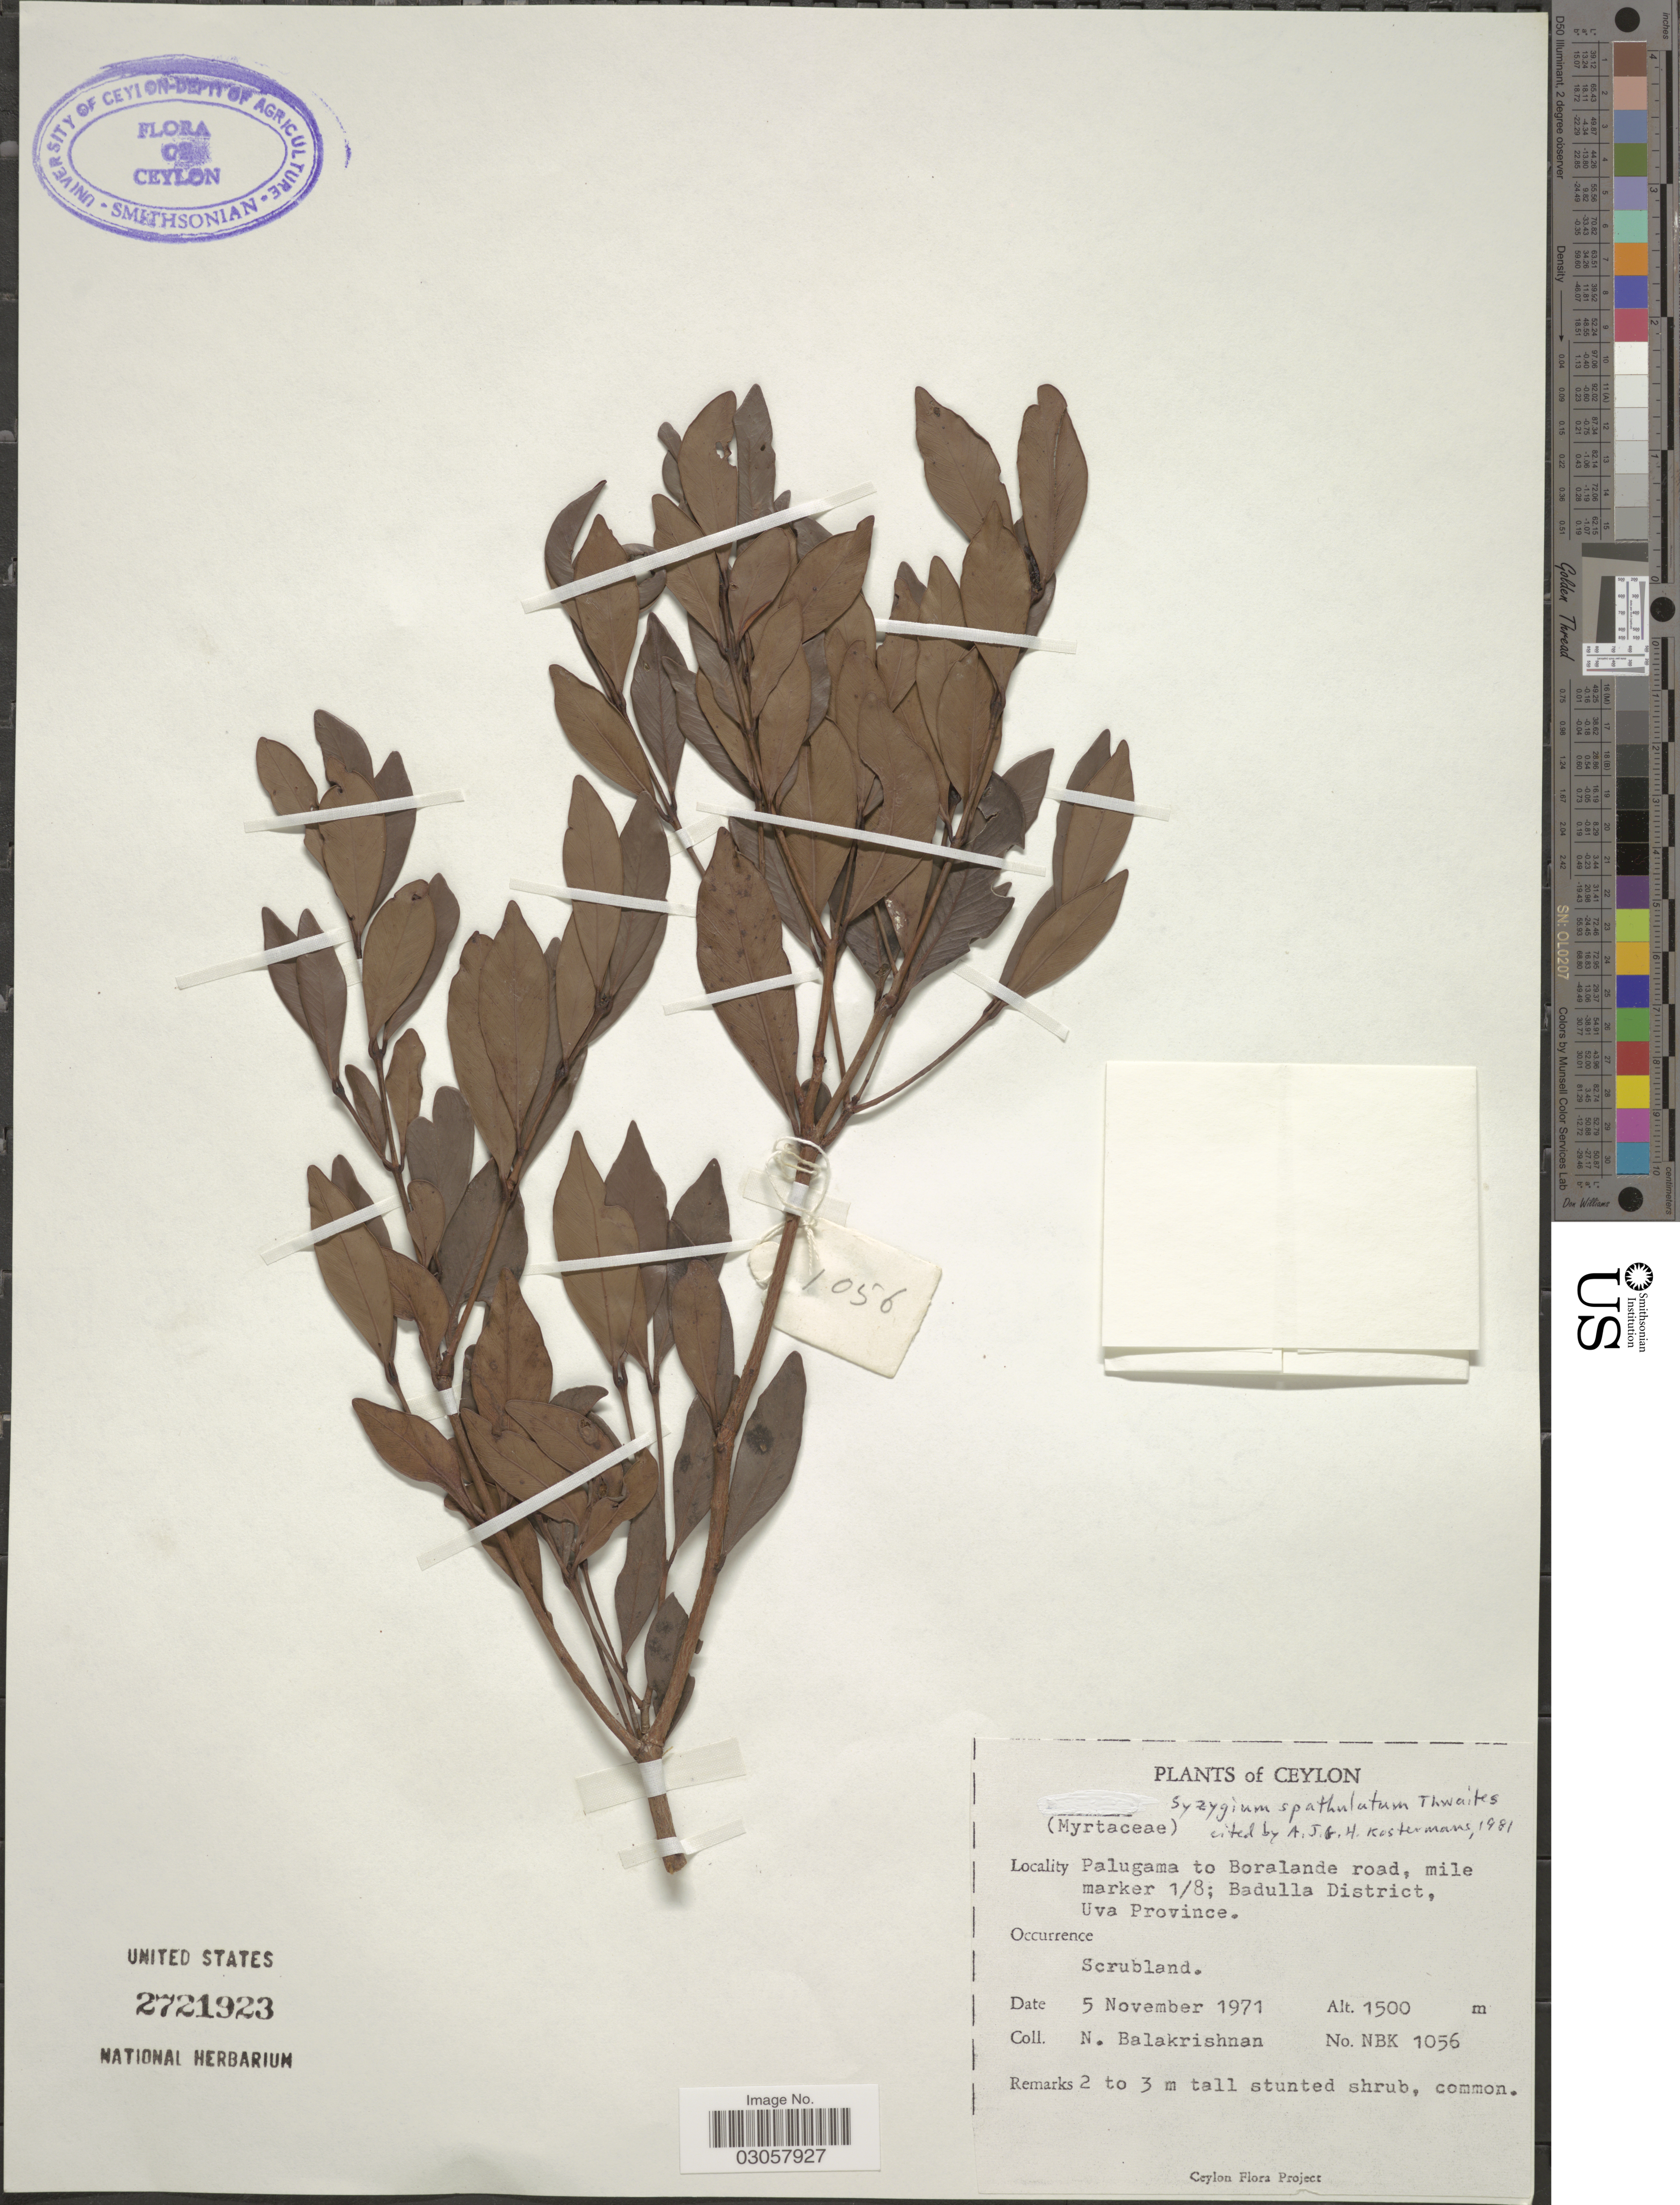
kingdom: Plantae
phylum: Tracheophyta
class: Magnoliopsida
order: Myrtales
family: Myrtaceae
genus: Syzygium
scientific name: Syzygium spathulatum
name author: Thwaites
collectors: N. Balakrishnan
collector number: NBK 1056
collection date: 1971-11-05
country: Sri Lanka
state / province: Uva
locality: Ceylon. Palugama to Boralande road, mile marker 1/8; Badulla District.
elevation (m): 1500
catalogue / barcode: US 2721923